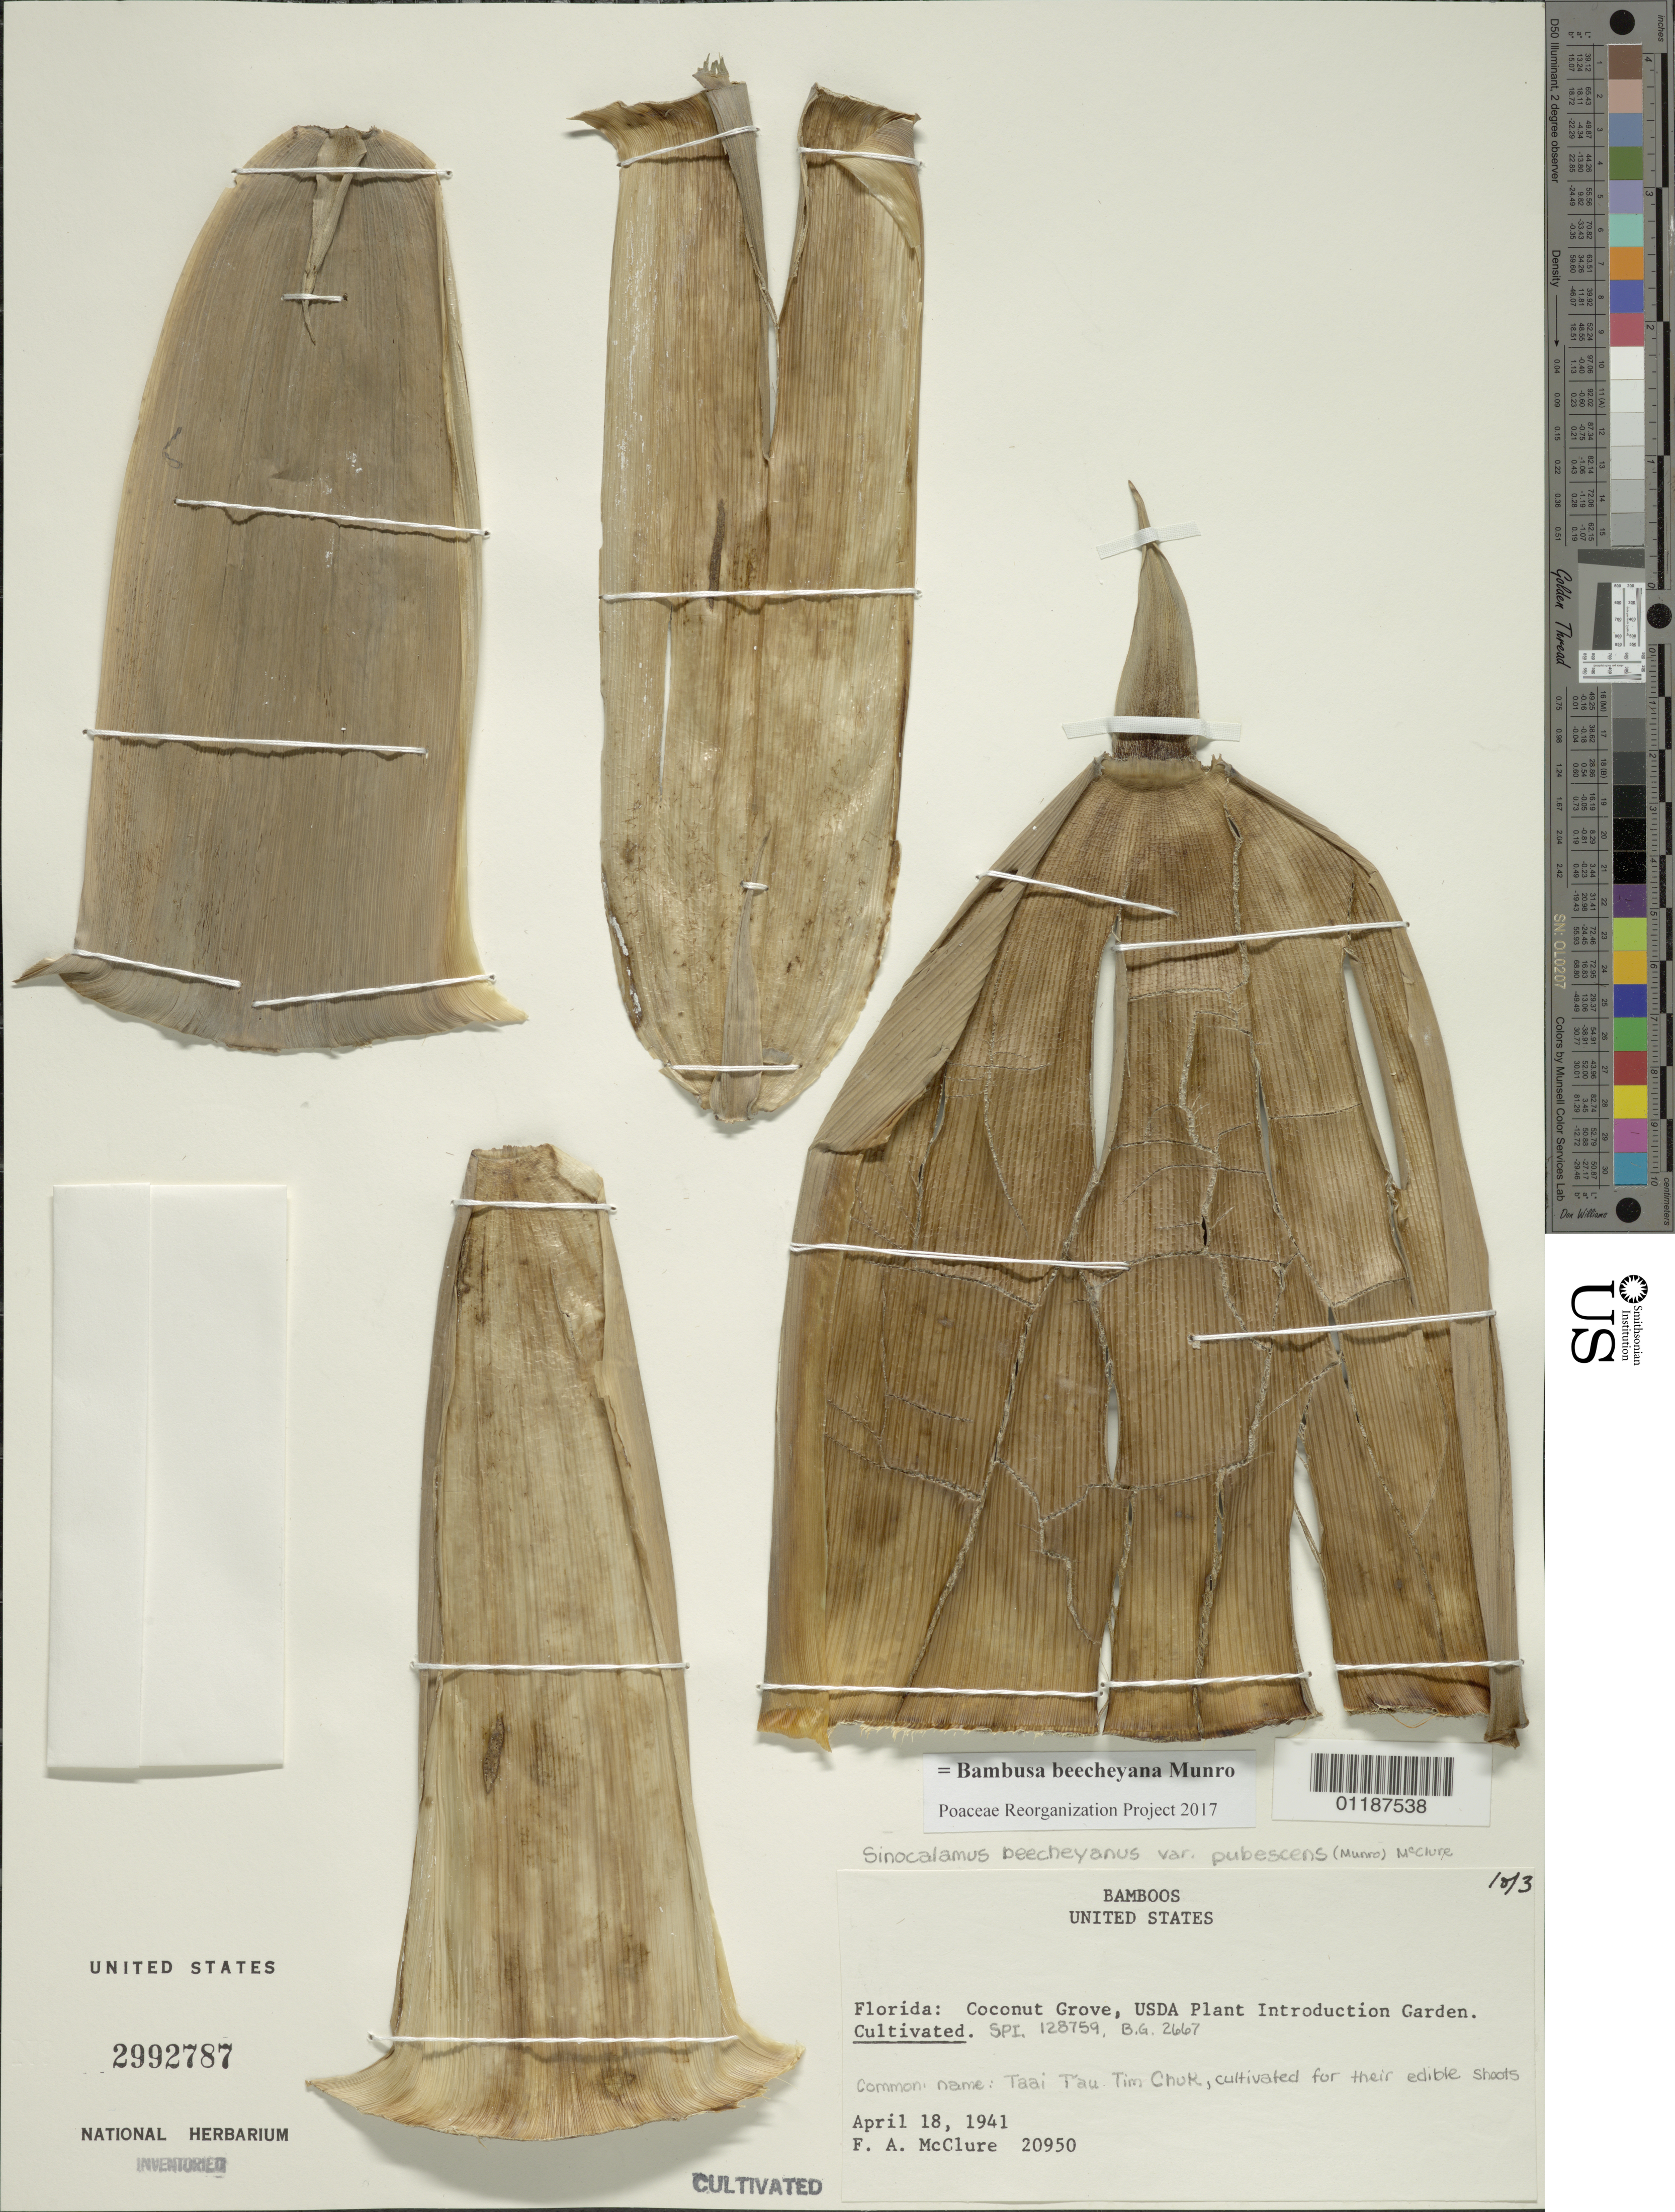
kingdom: Plantae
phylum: Tracheophyta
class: Liliopsida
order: Poales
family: Poaceae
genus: Bambusa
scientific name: Bambusa beecheyana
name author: Munro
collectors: F. A. McClure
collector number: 20950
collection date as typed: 18 Apr 1941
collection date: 1941-04-18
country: United States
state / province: Florida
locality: Coconut Grove, USDA Plant Introduciton Garden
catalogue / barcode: US 2992787